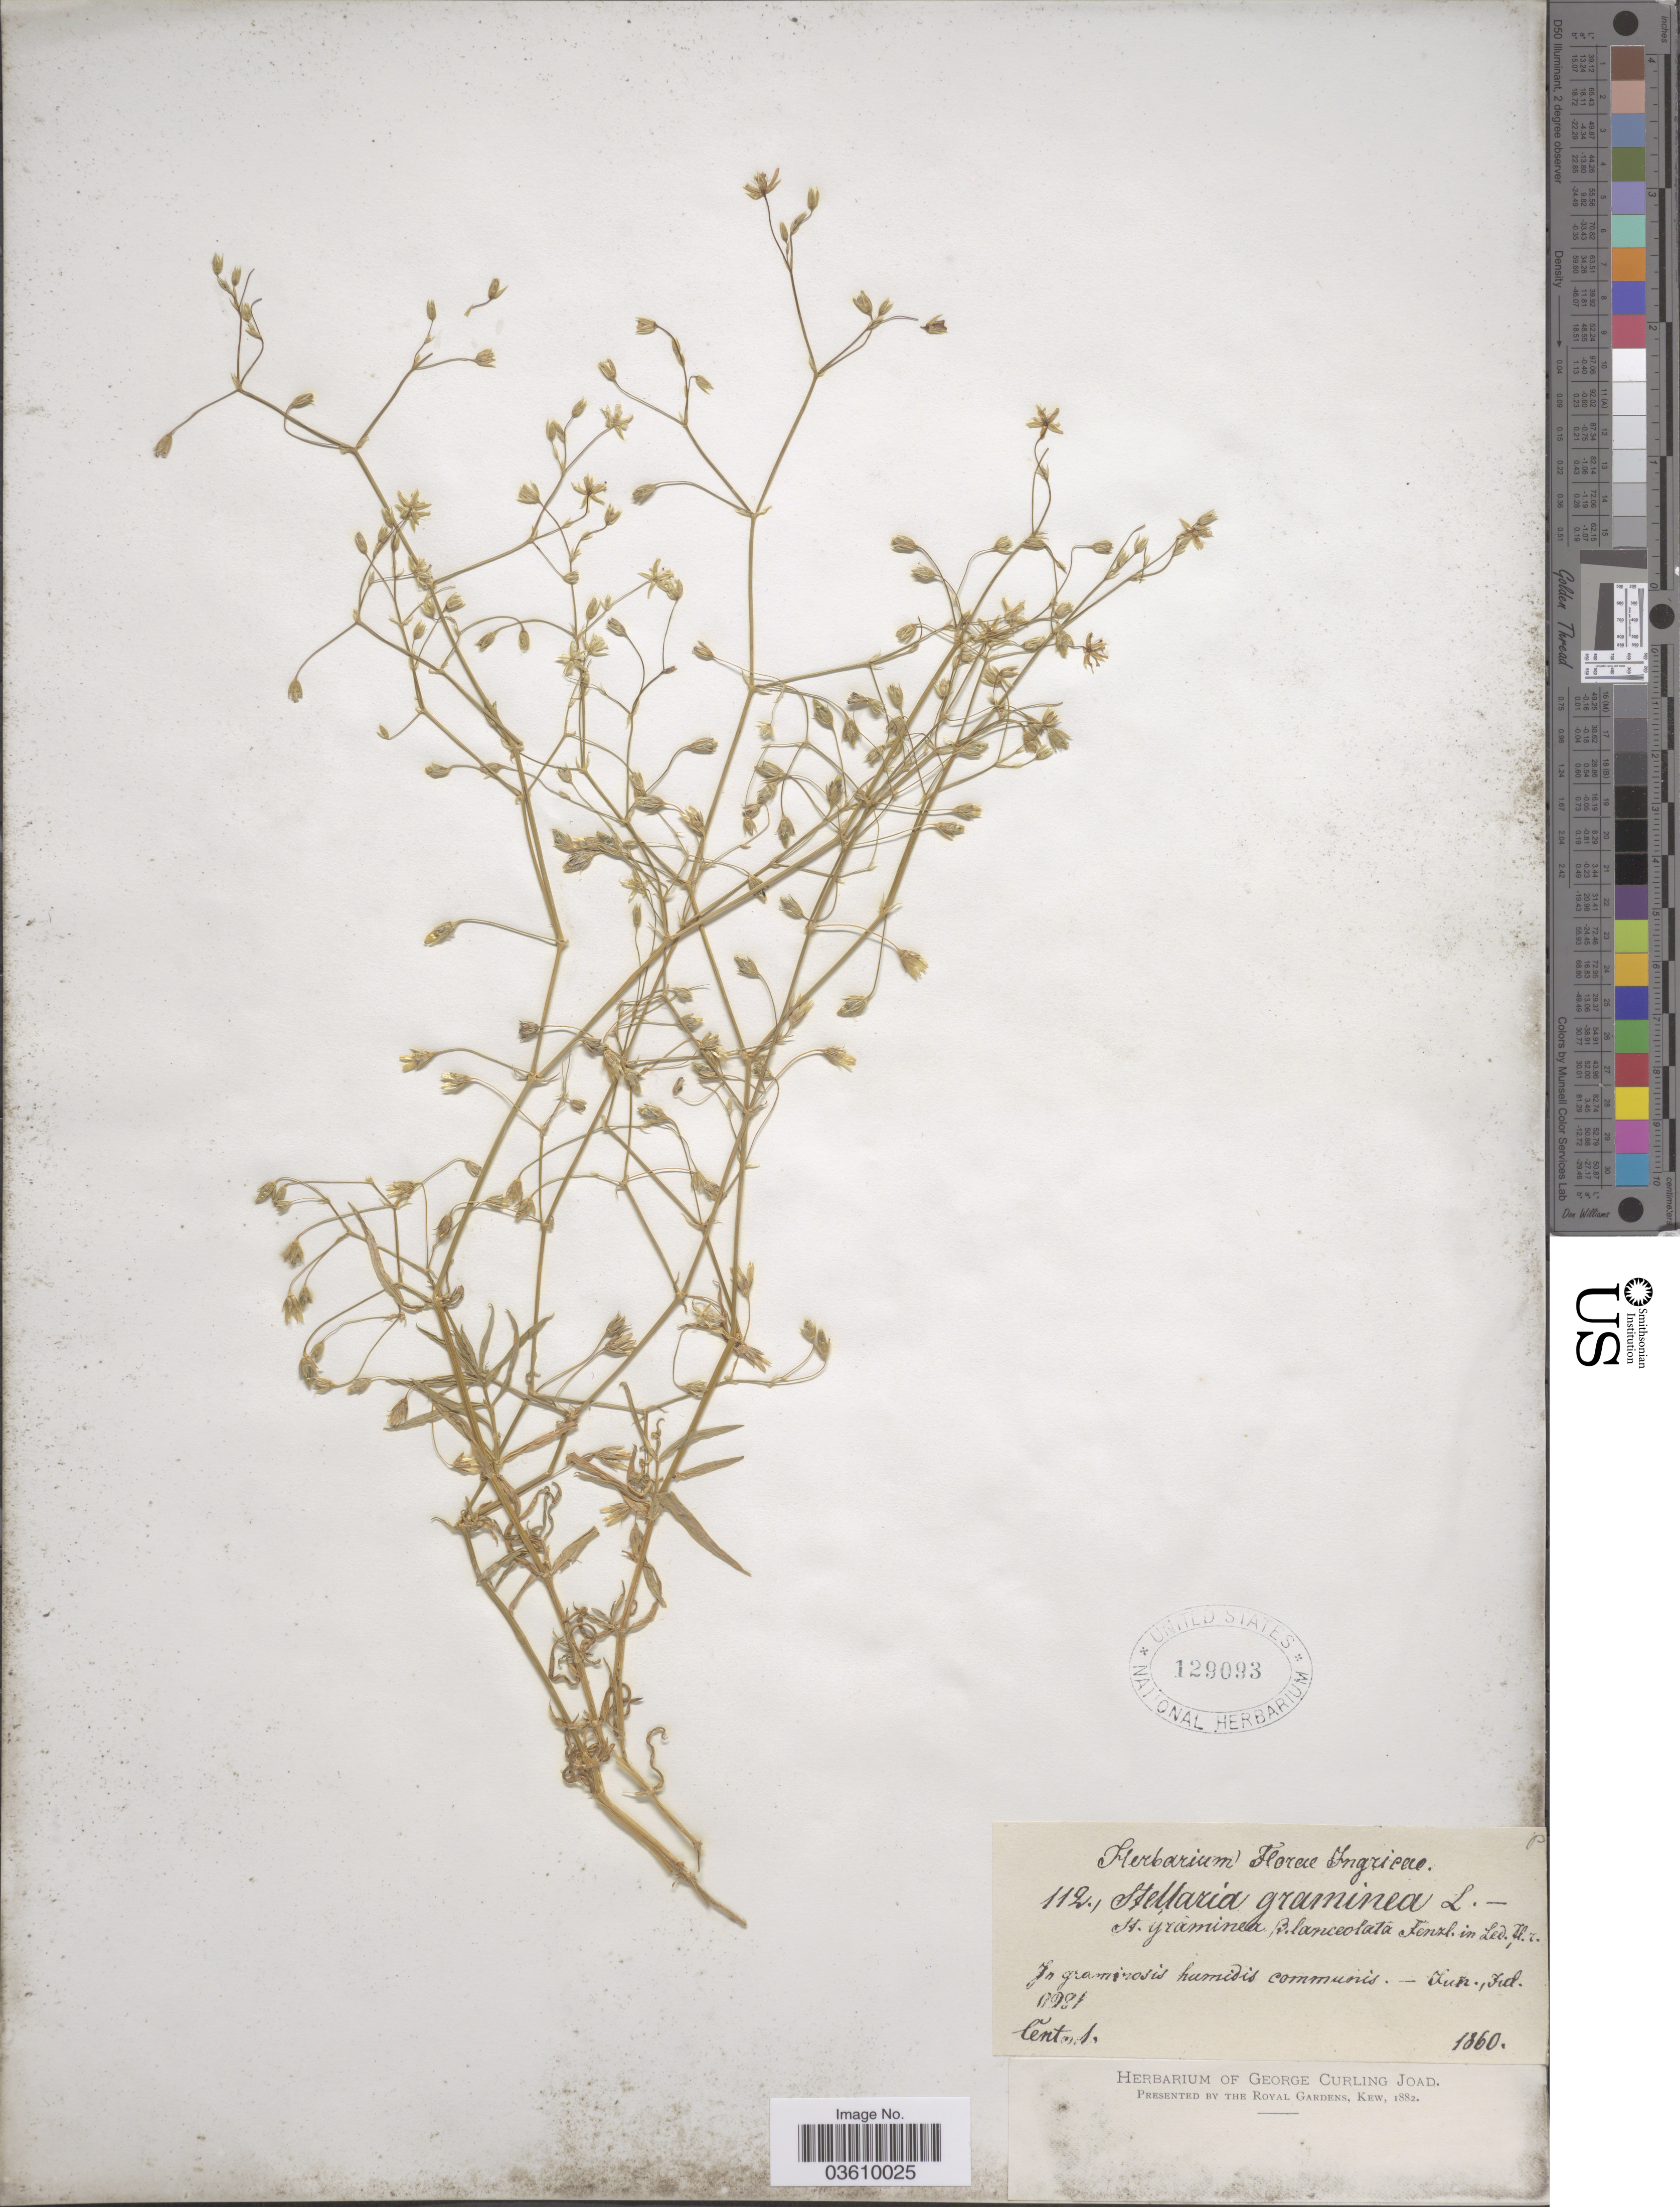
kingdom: Plantae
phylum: Tracheophyta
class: Magnoliopsida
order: Caryophyllales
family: Caryophyllaceae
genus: Stellaria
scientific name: Stellaria graminea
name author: L.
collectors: ex herb. Florae Ingricae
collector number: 112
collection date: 1981-06/1981-07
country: Russian Federation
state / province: Leningrad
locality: In graminosis humidis communis.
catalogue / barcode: US 129093